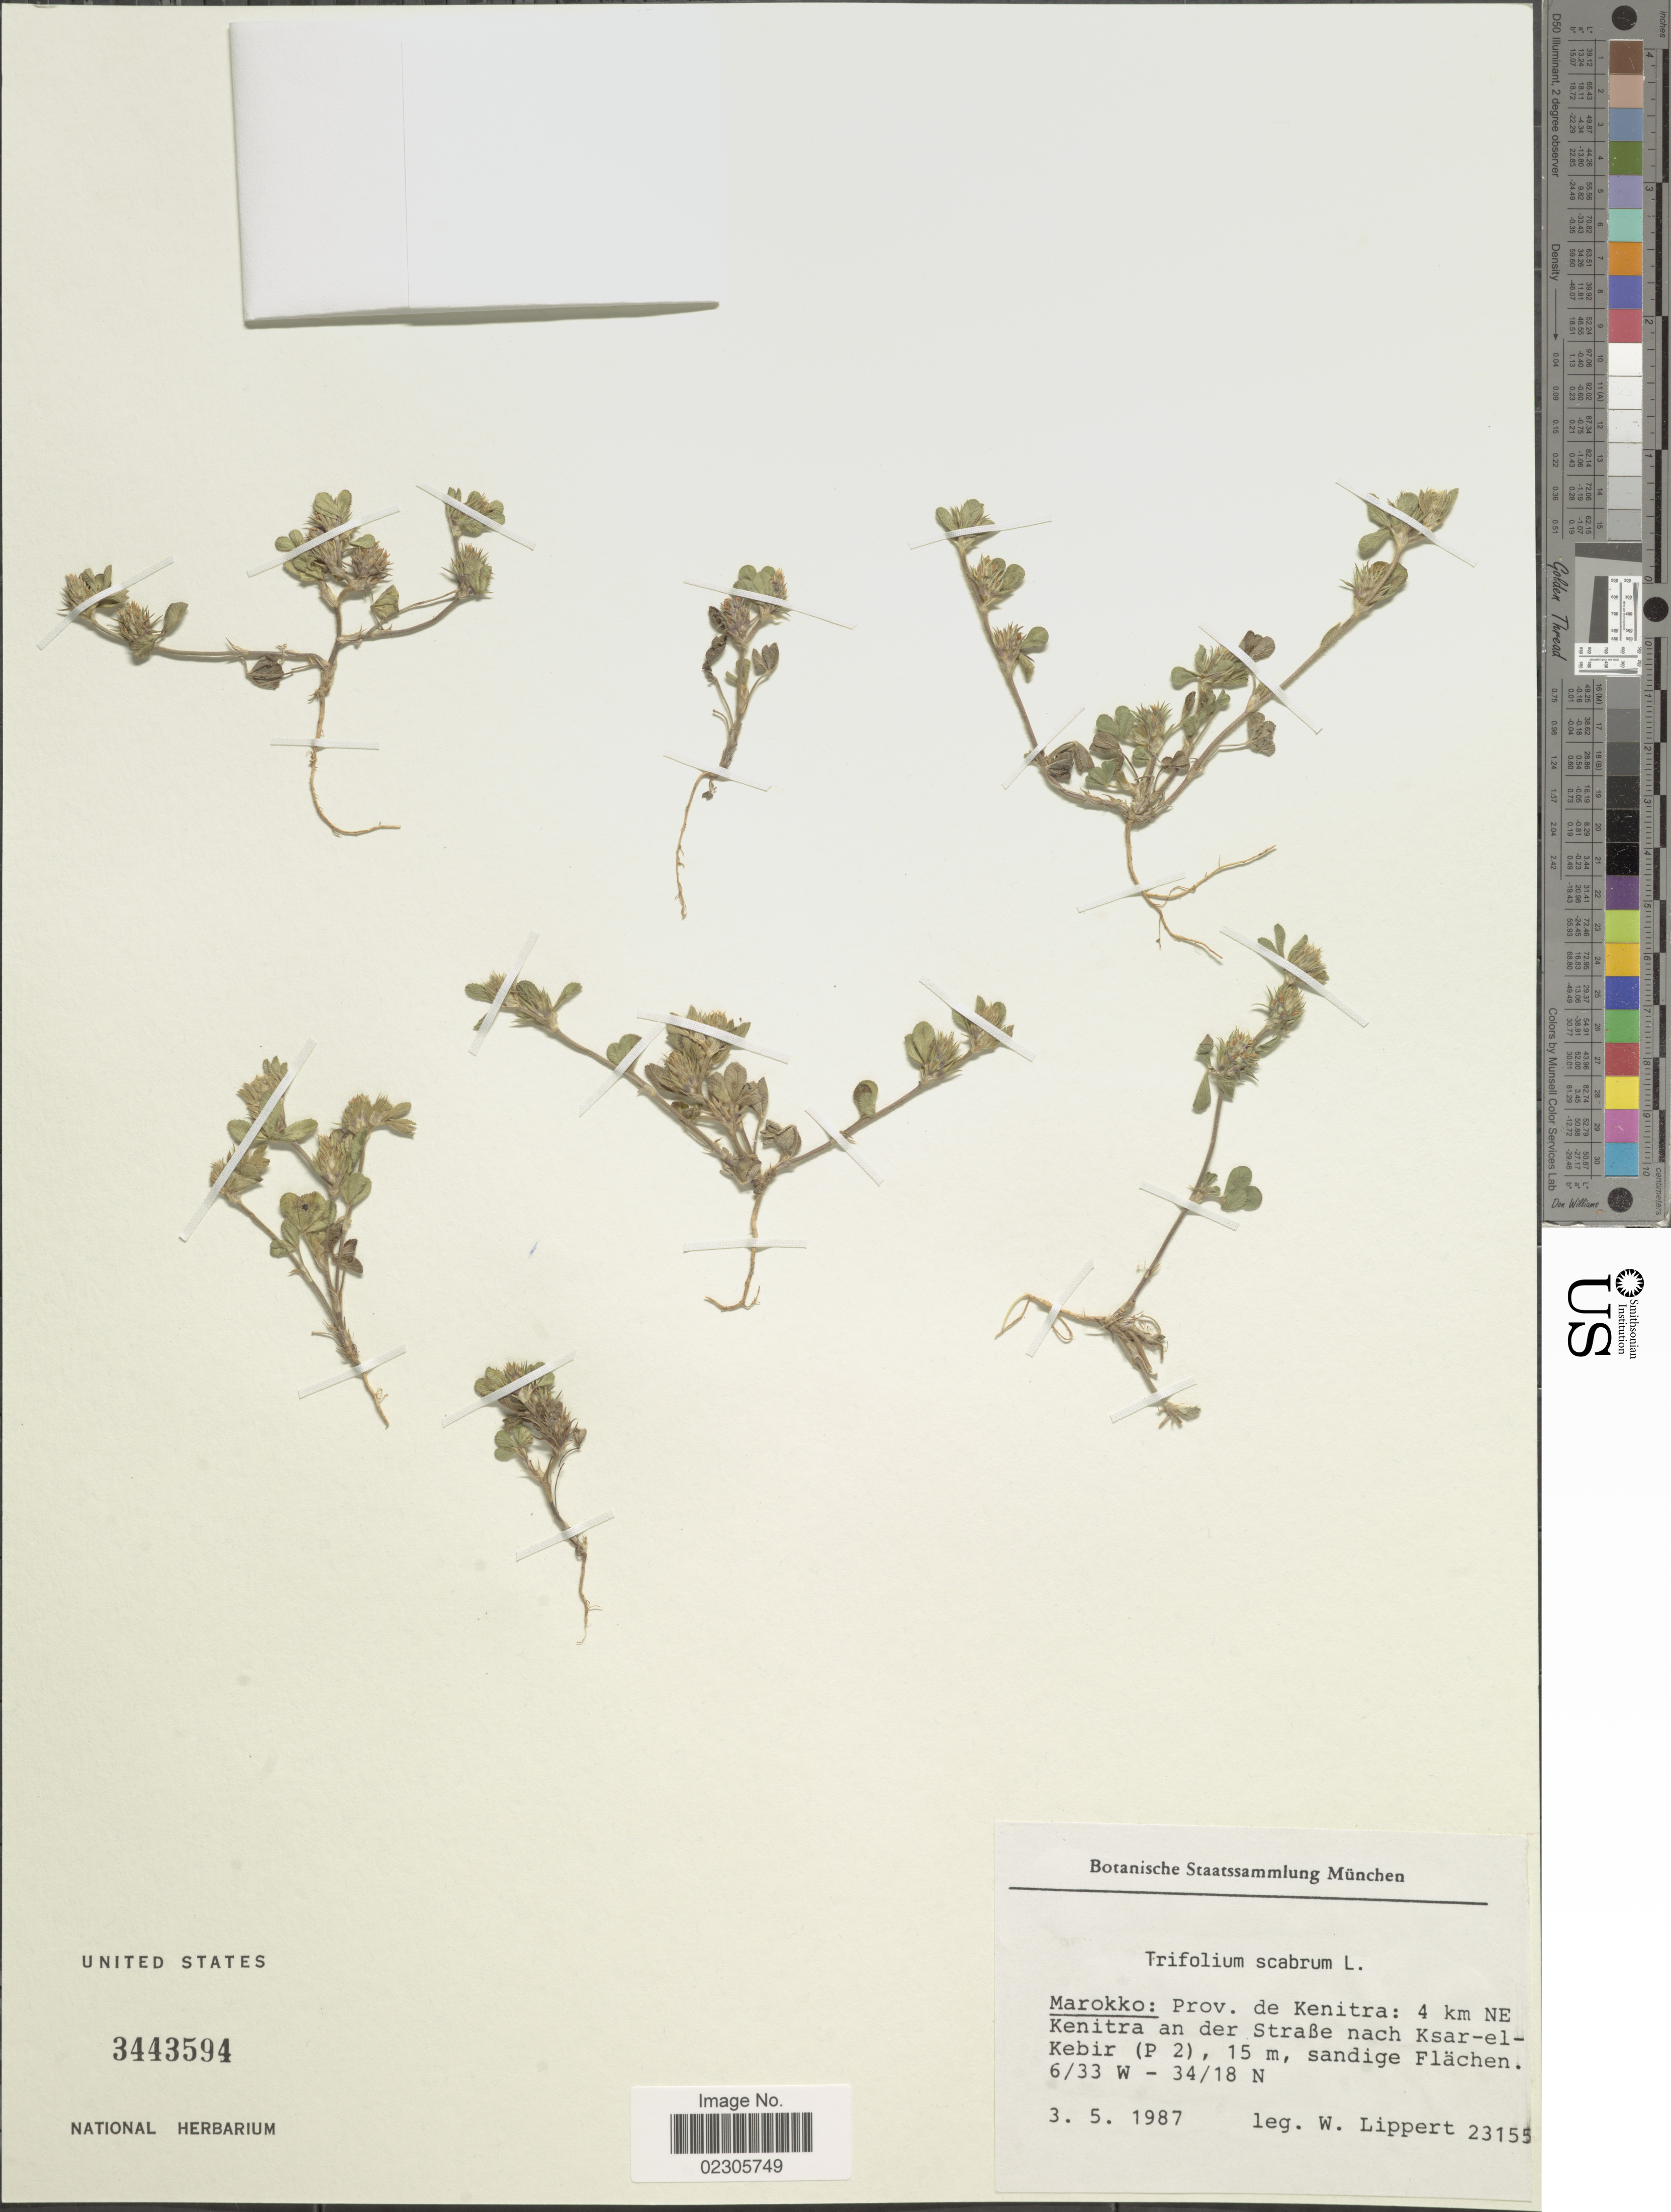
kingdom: Plantae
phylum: Tracheophyta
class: Magnoliopsida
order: Fabales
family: Fabaceae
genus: Trifolium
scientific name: Trifolium scabrum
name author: L.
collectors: W. Lippert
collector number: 23155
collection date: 1987-05-03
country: Morocco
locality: Marokko: Prov. de Kenitra: 4 km NE Kenitra an der Strabe nach Ksar-el-kebir (P2)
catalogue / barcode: US 3443594